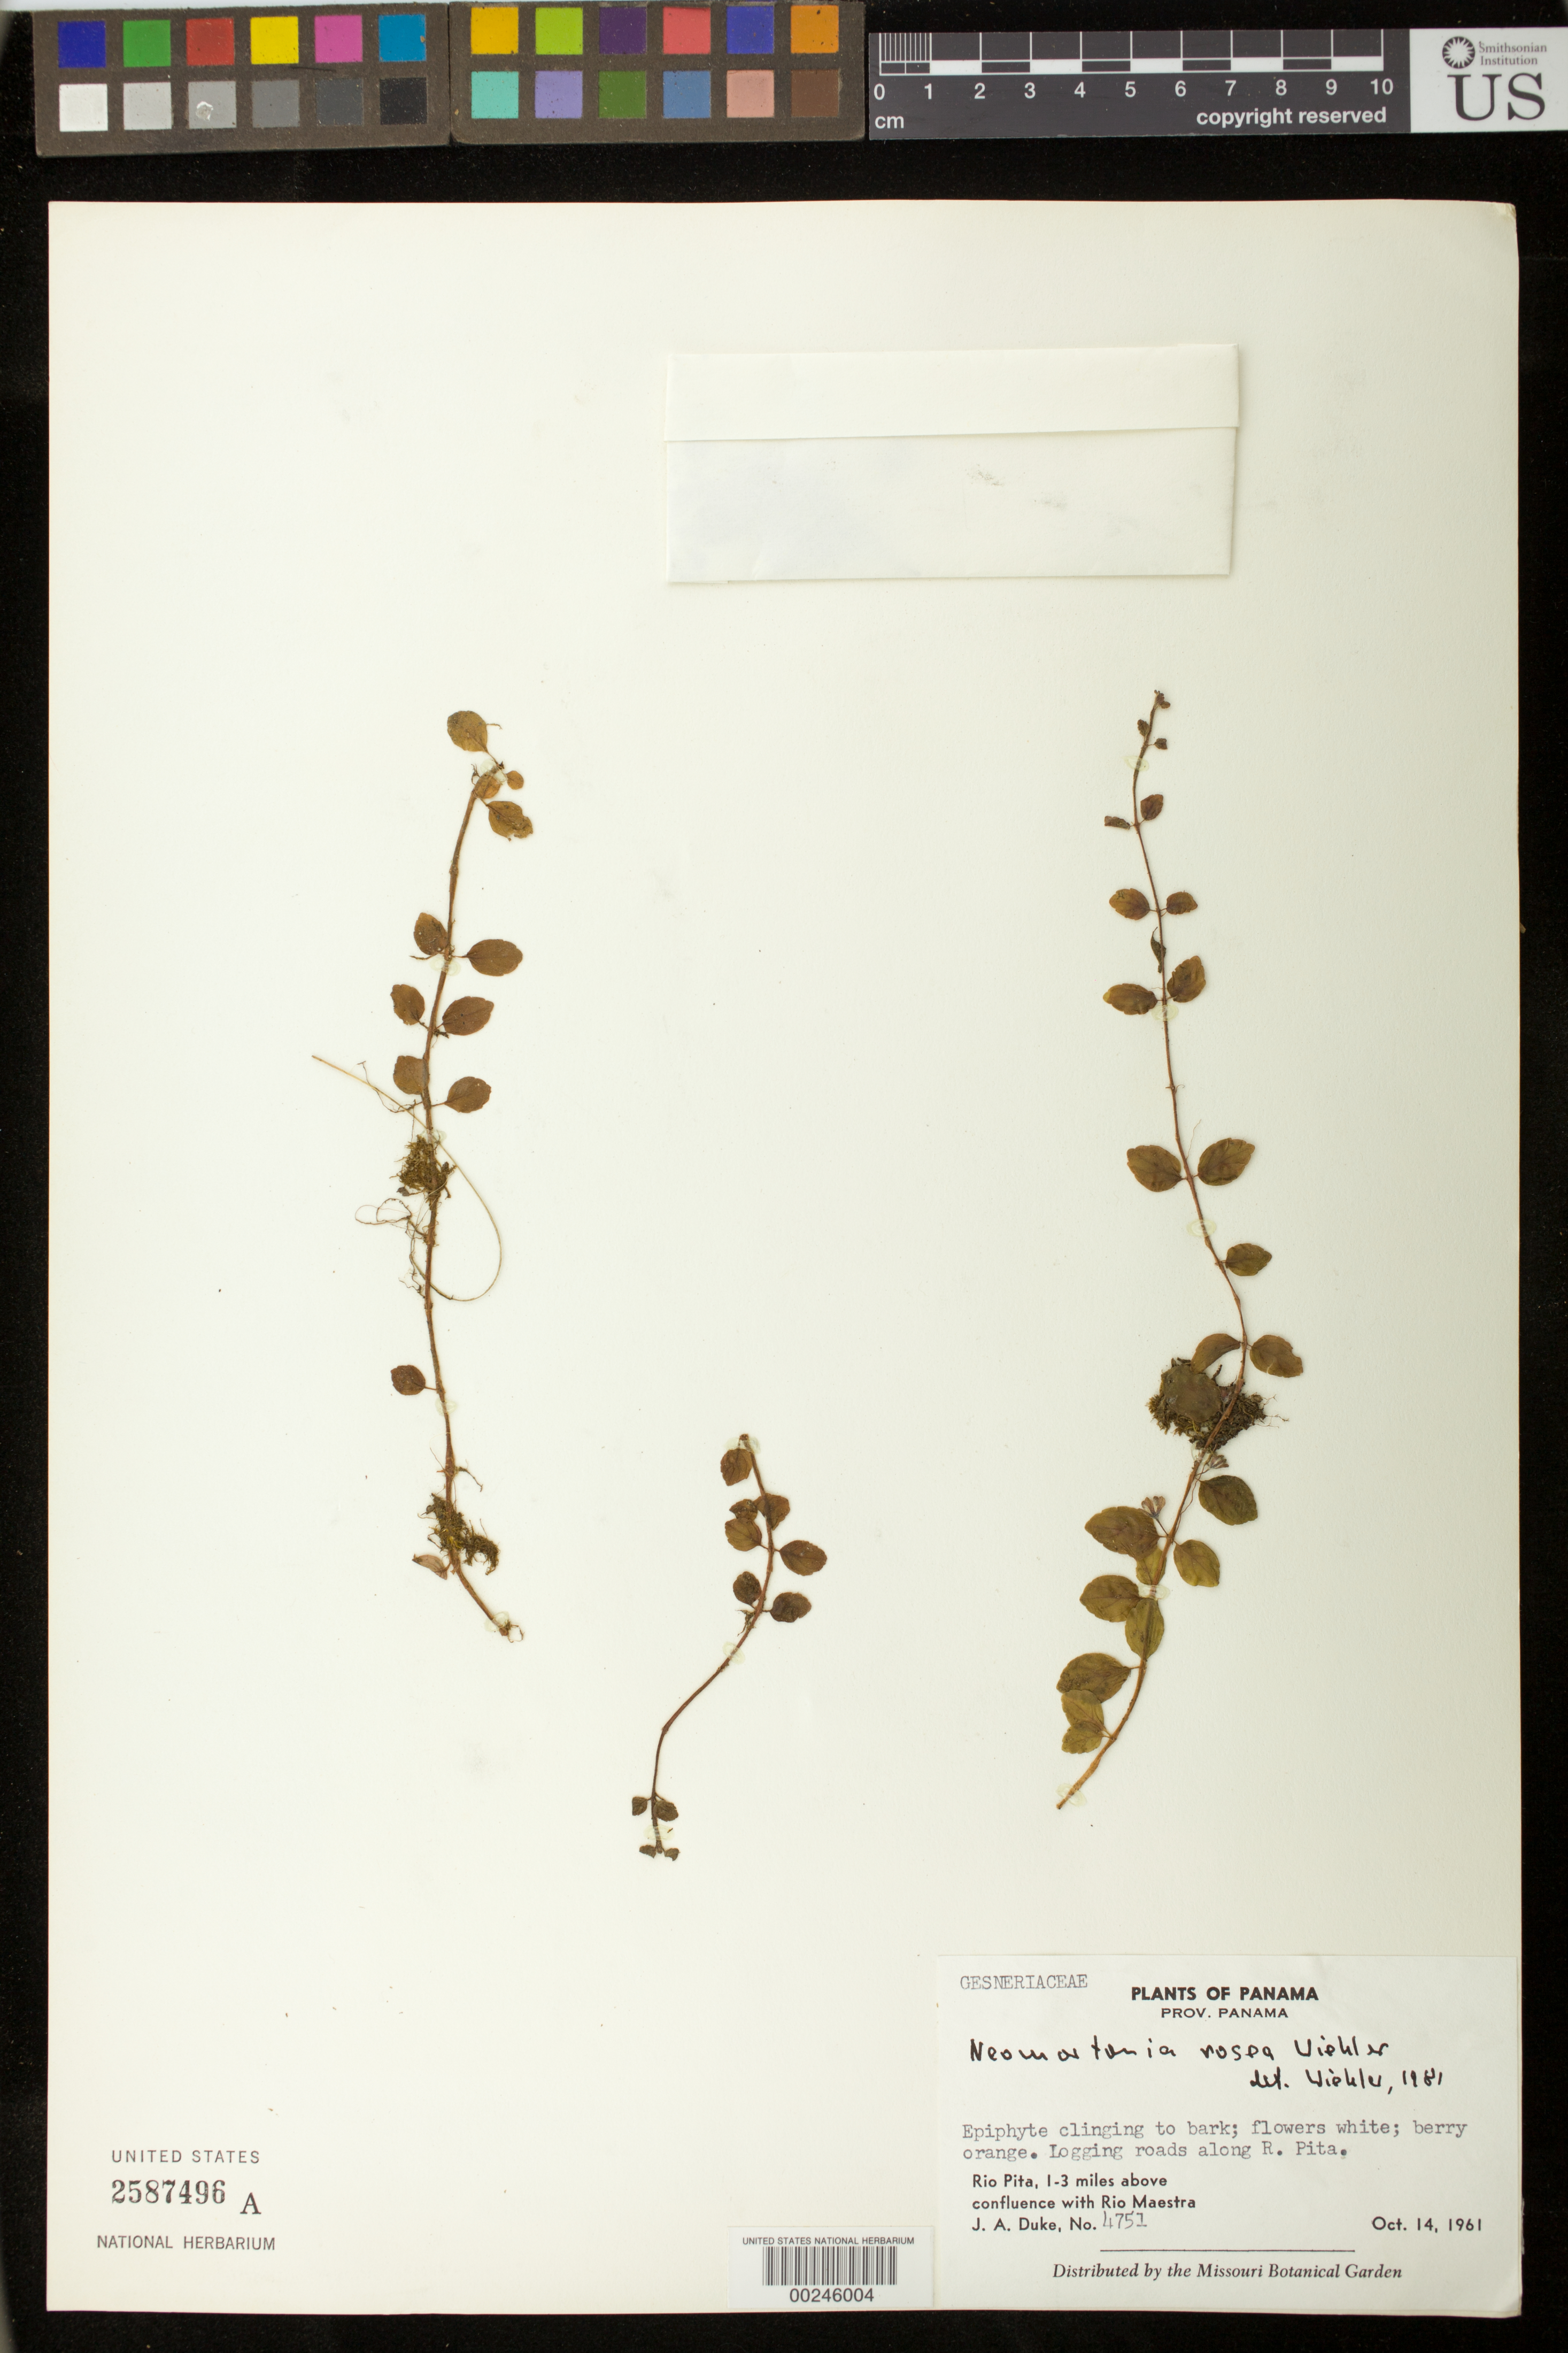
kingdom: Plantae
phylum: Tracheophyta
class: Magnoliopsida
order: Lamiales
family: Gesneriaceae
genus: Neomortonia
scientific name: Neomortonia rosea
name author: Wiehler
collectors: J. A. Duke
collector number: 4751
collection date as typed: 14 Oct 1961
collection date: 1961-10-14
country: Panama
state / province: Panamá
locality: Rio Pita, 1-3 mi above confluence with Rio Maestra, ogging roads along Rio Pita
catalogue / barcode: US 2587496A